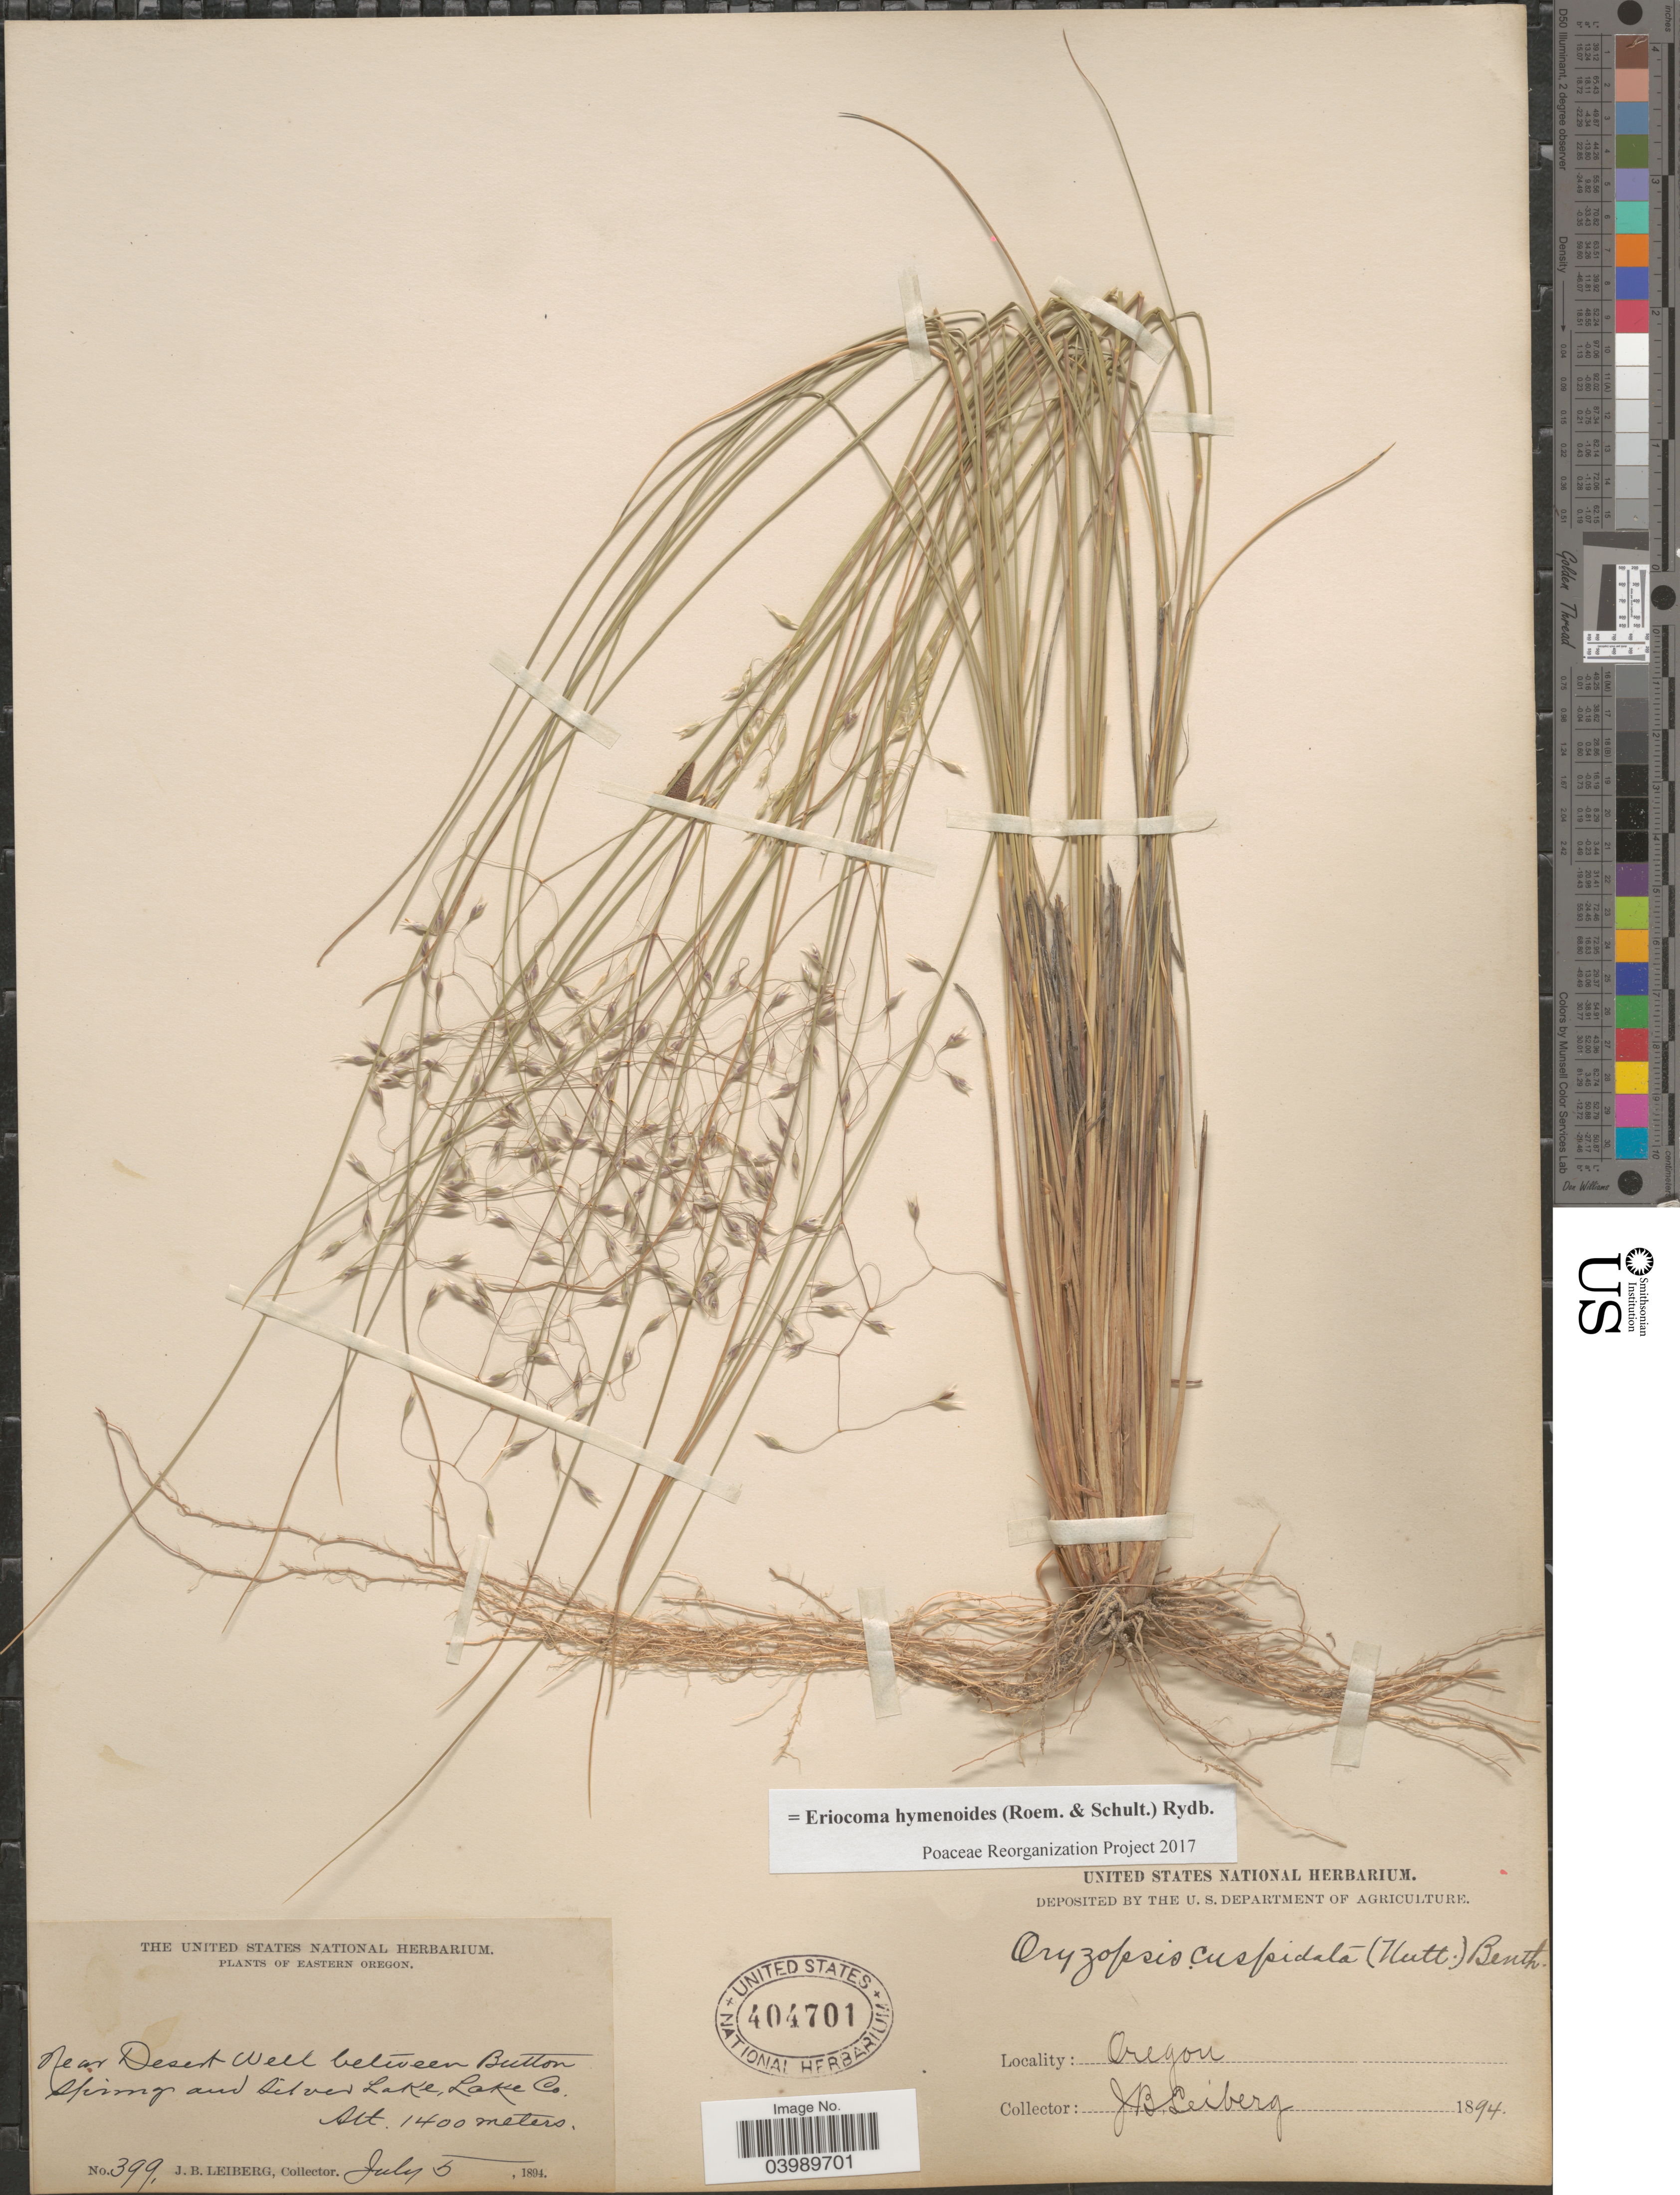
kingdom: Plantae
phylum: Tracheophyta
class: Liliopsida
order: Poales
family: Poaceae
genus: Eriocoma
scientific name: Eriocoma hymenoides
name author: (Roem. & Schult.) Rydb.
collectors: J. B. Leiberg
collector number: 399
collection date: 1894-07-05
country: United States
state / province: Oregon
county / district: Lake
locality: Eastern Oregon. Near Desert Well between Button Springs and Silver Lake, Lake Co.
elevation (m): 1400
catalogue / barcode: US 404701